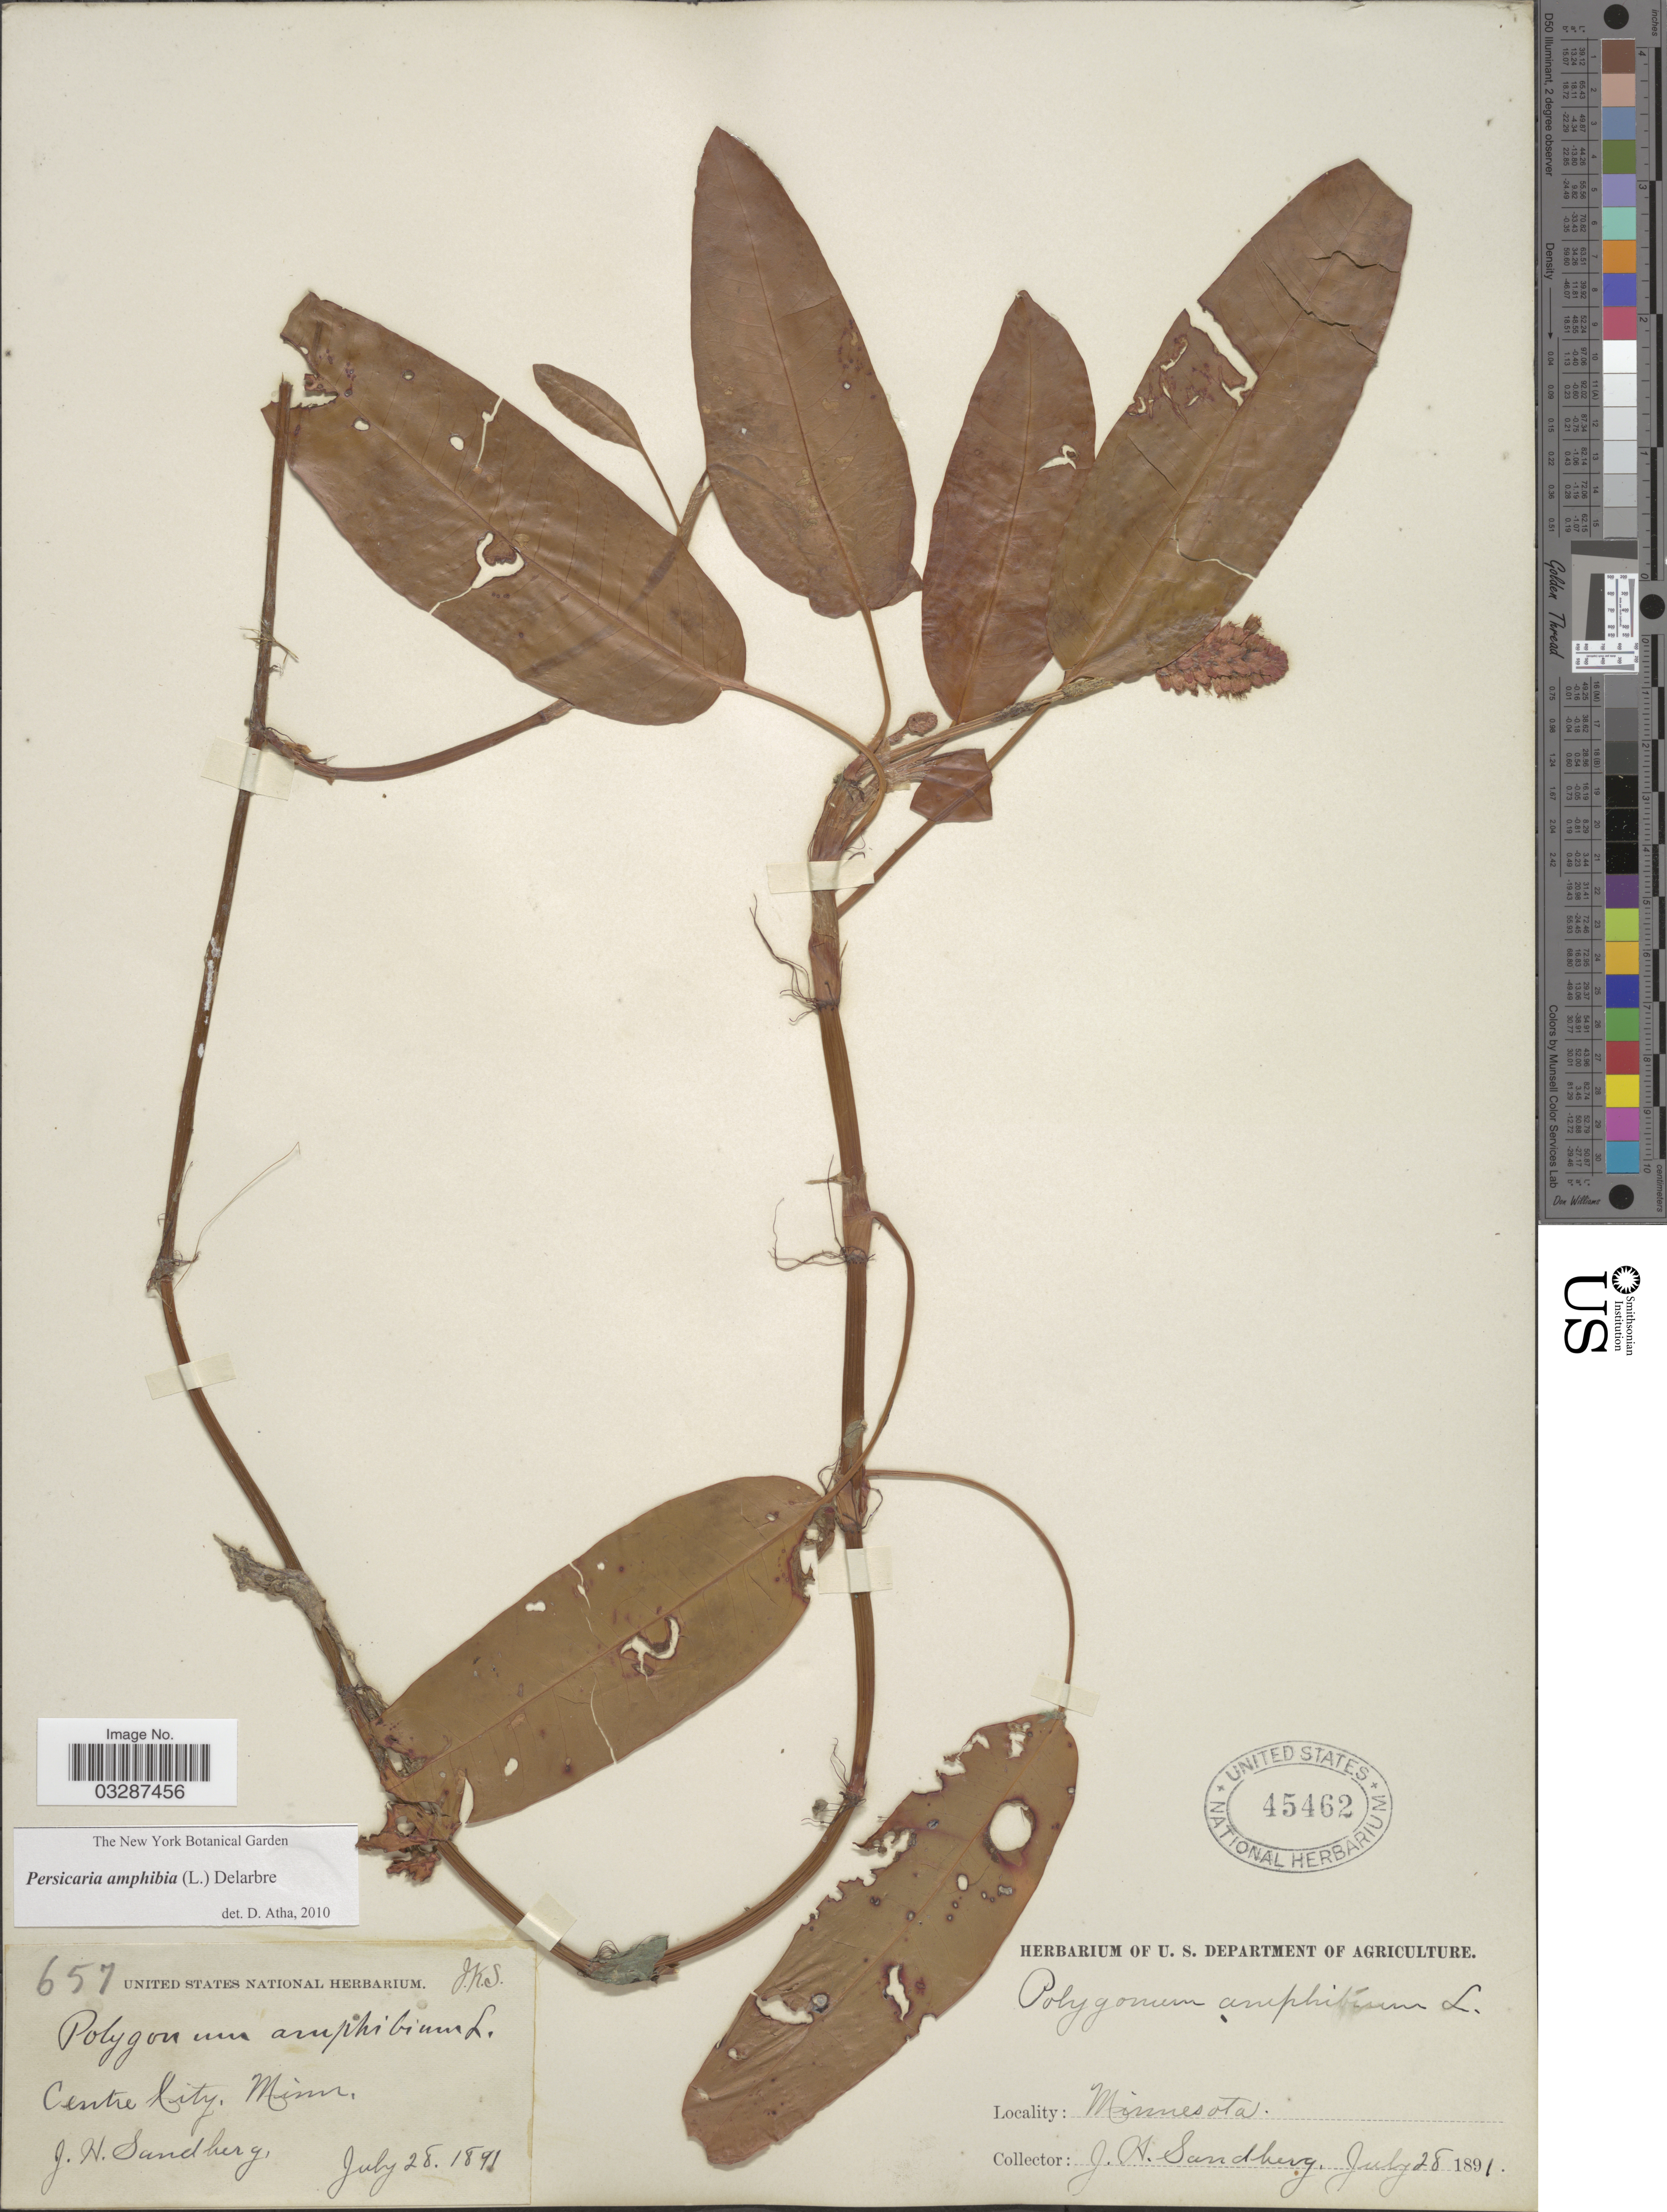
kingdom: Plantae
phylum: Tracheophyta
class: Magnoliopsida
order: Caryophyllales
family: Polygonaceae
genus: Persicaria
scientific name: Persicaria amphibia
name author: (L.) Delarbre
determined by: Atha, D. E.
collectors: J. H. Sandberg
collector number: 657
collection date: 1891-07-28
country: United States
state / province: Minnesota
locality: Center City.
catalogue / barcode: US 45462